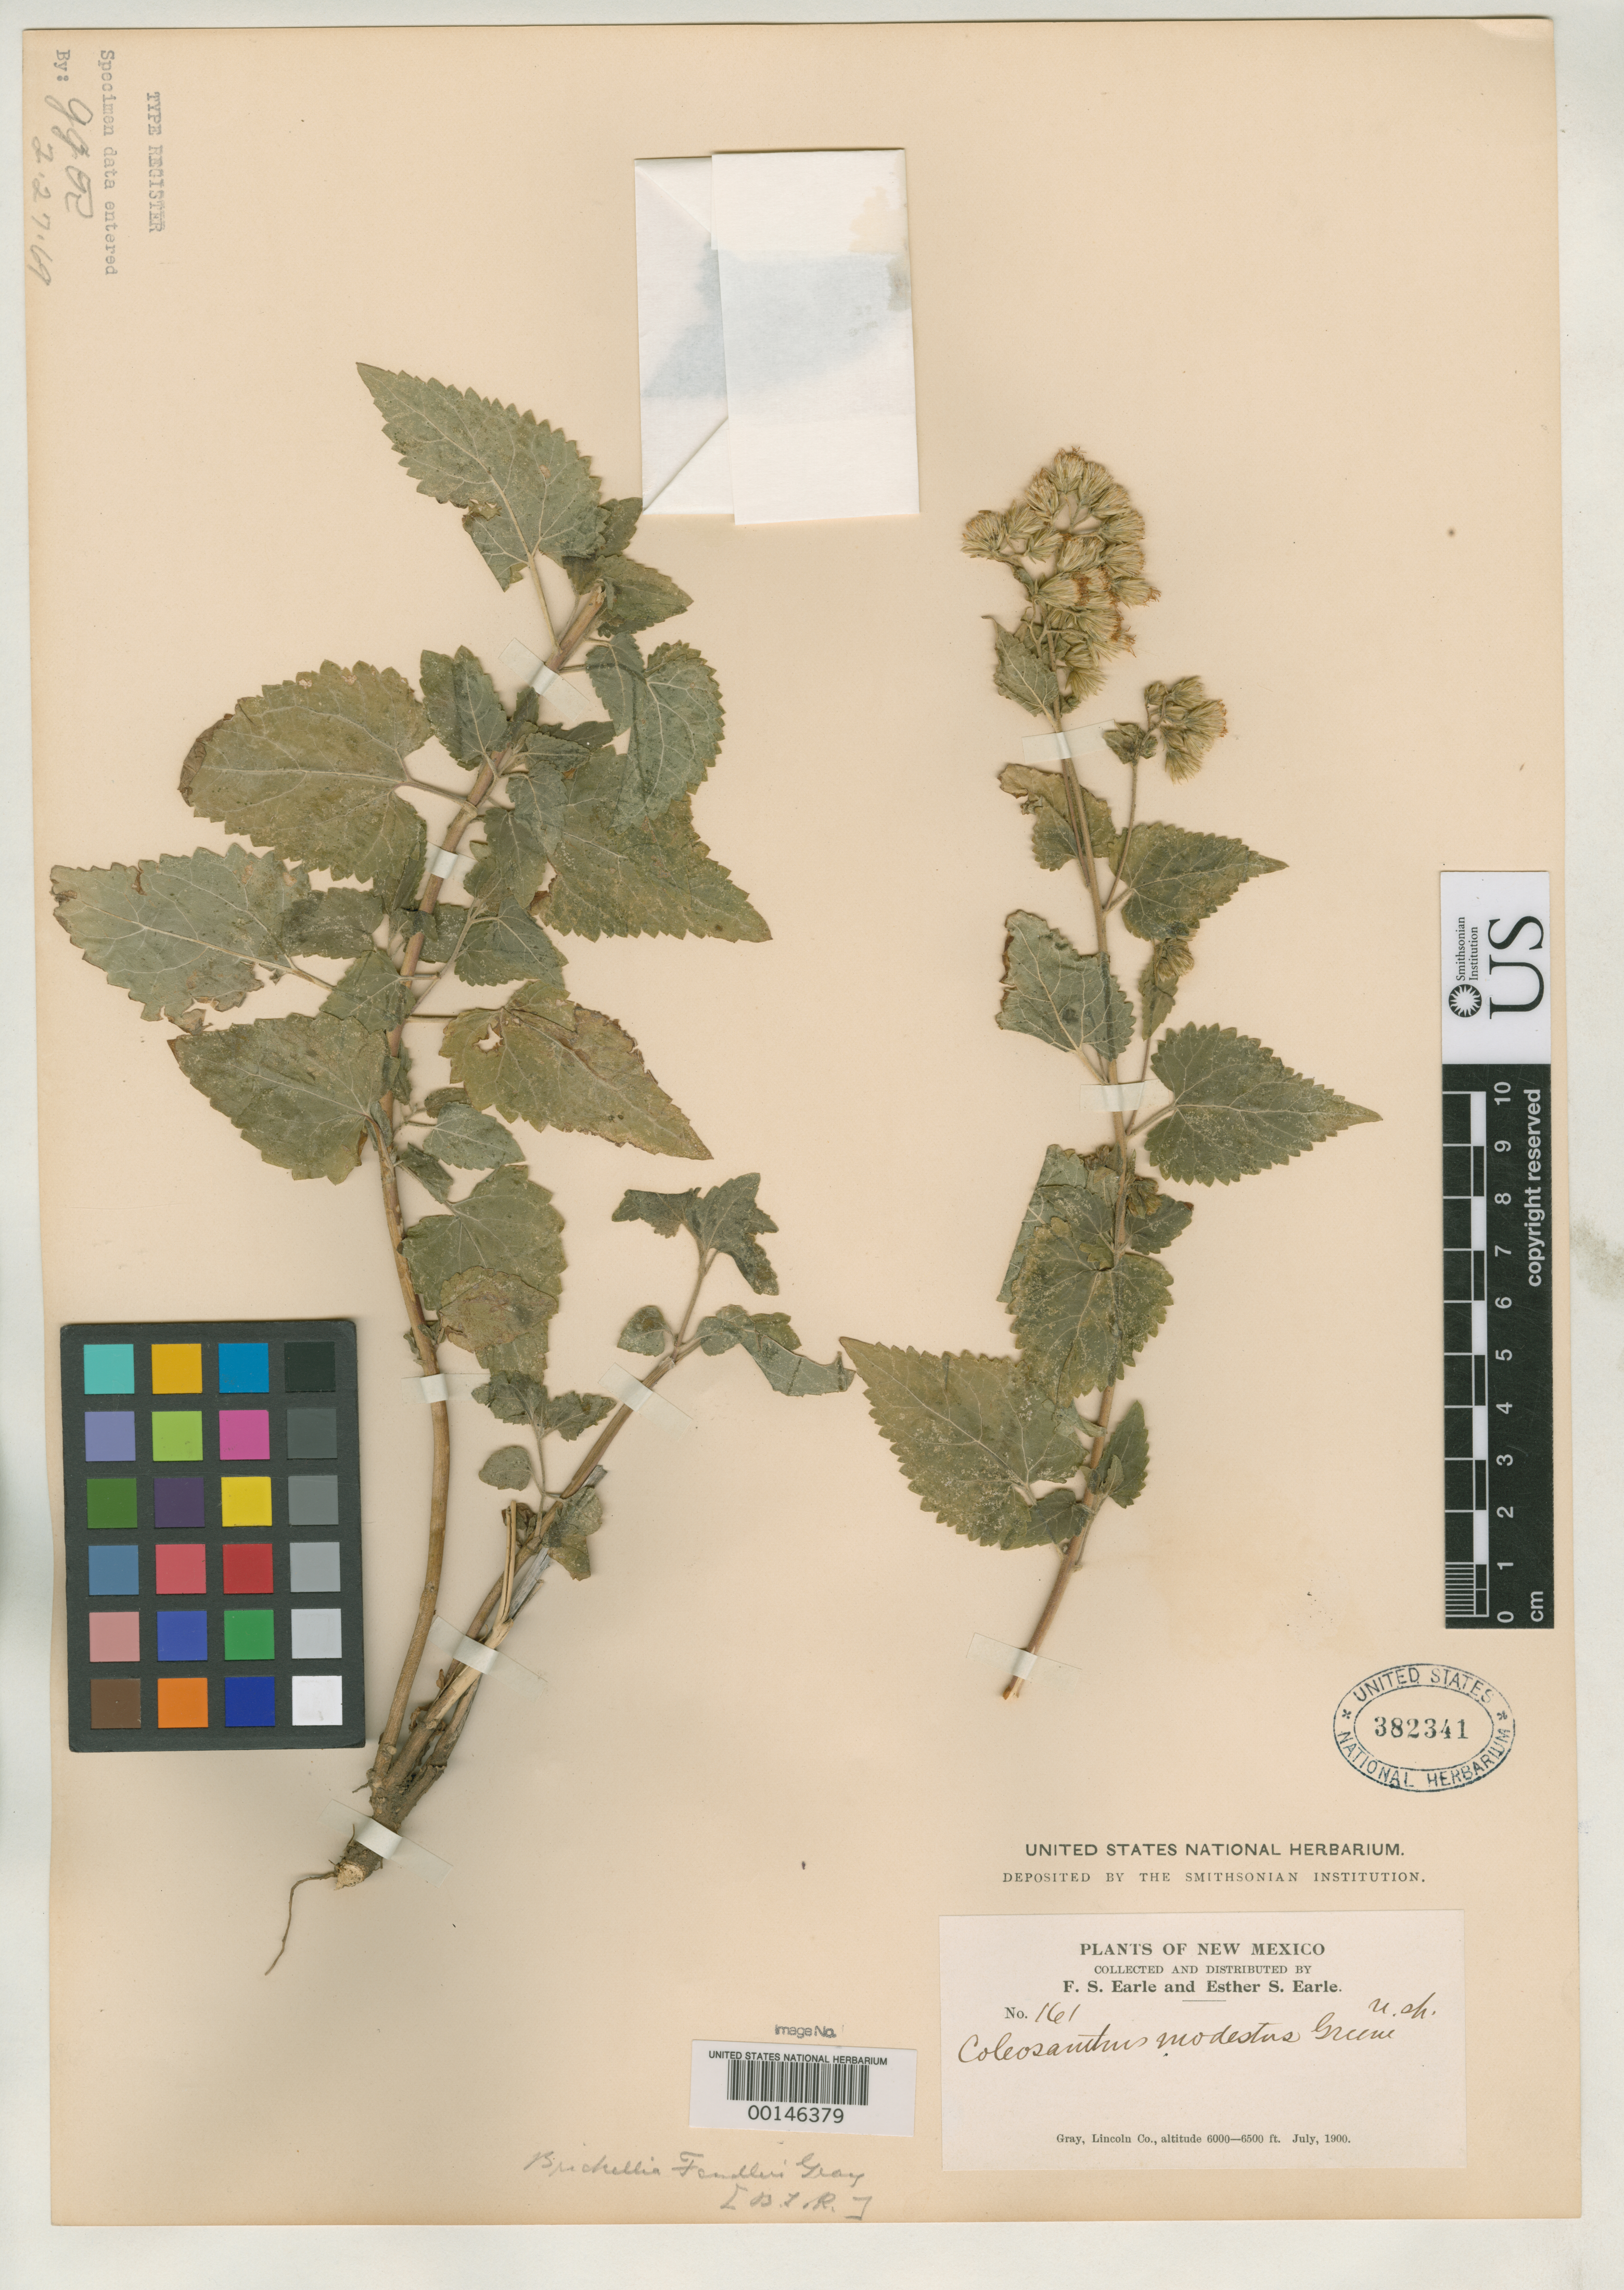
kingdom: Plantae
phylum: Tracheophyta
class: Magnoliopsida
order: Asterales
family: Asteraceae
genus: Coleosanthus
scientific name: Coleosanthus modestus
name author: Greene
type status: Isotype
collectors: F. S. Earle & E. S. Earle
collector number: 161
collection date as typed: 25 Jul 1900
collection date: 1900-07-25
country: United States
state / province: New Mexico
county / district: Lincoln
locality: Gray's Peak.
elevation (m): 1981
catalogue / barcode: US 382341